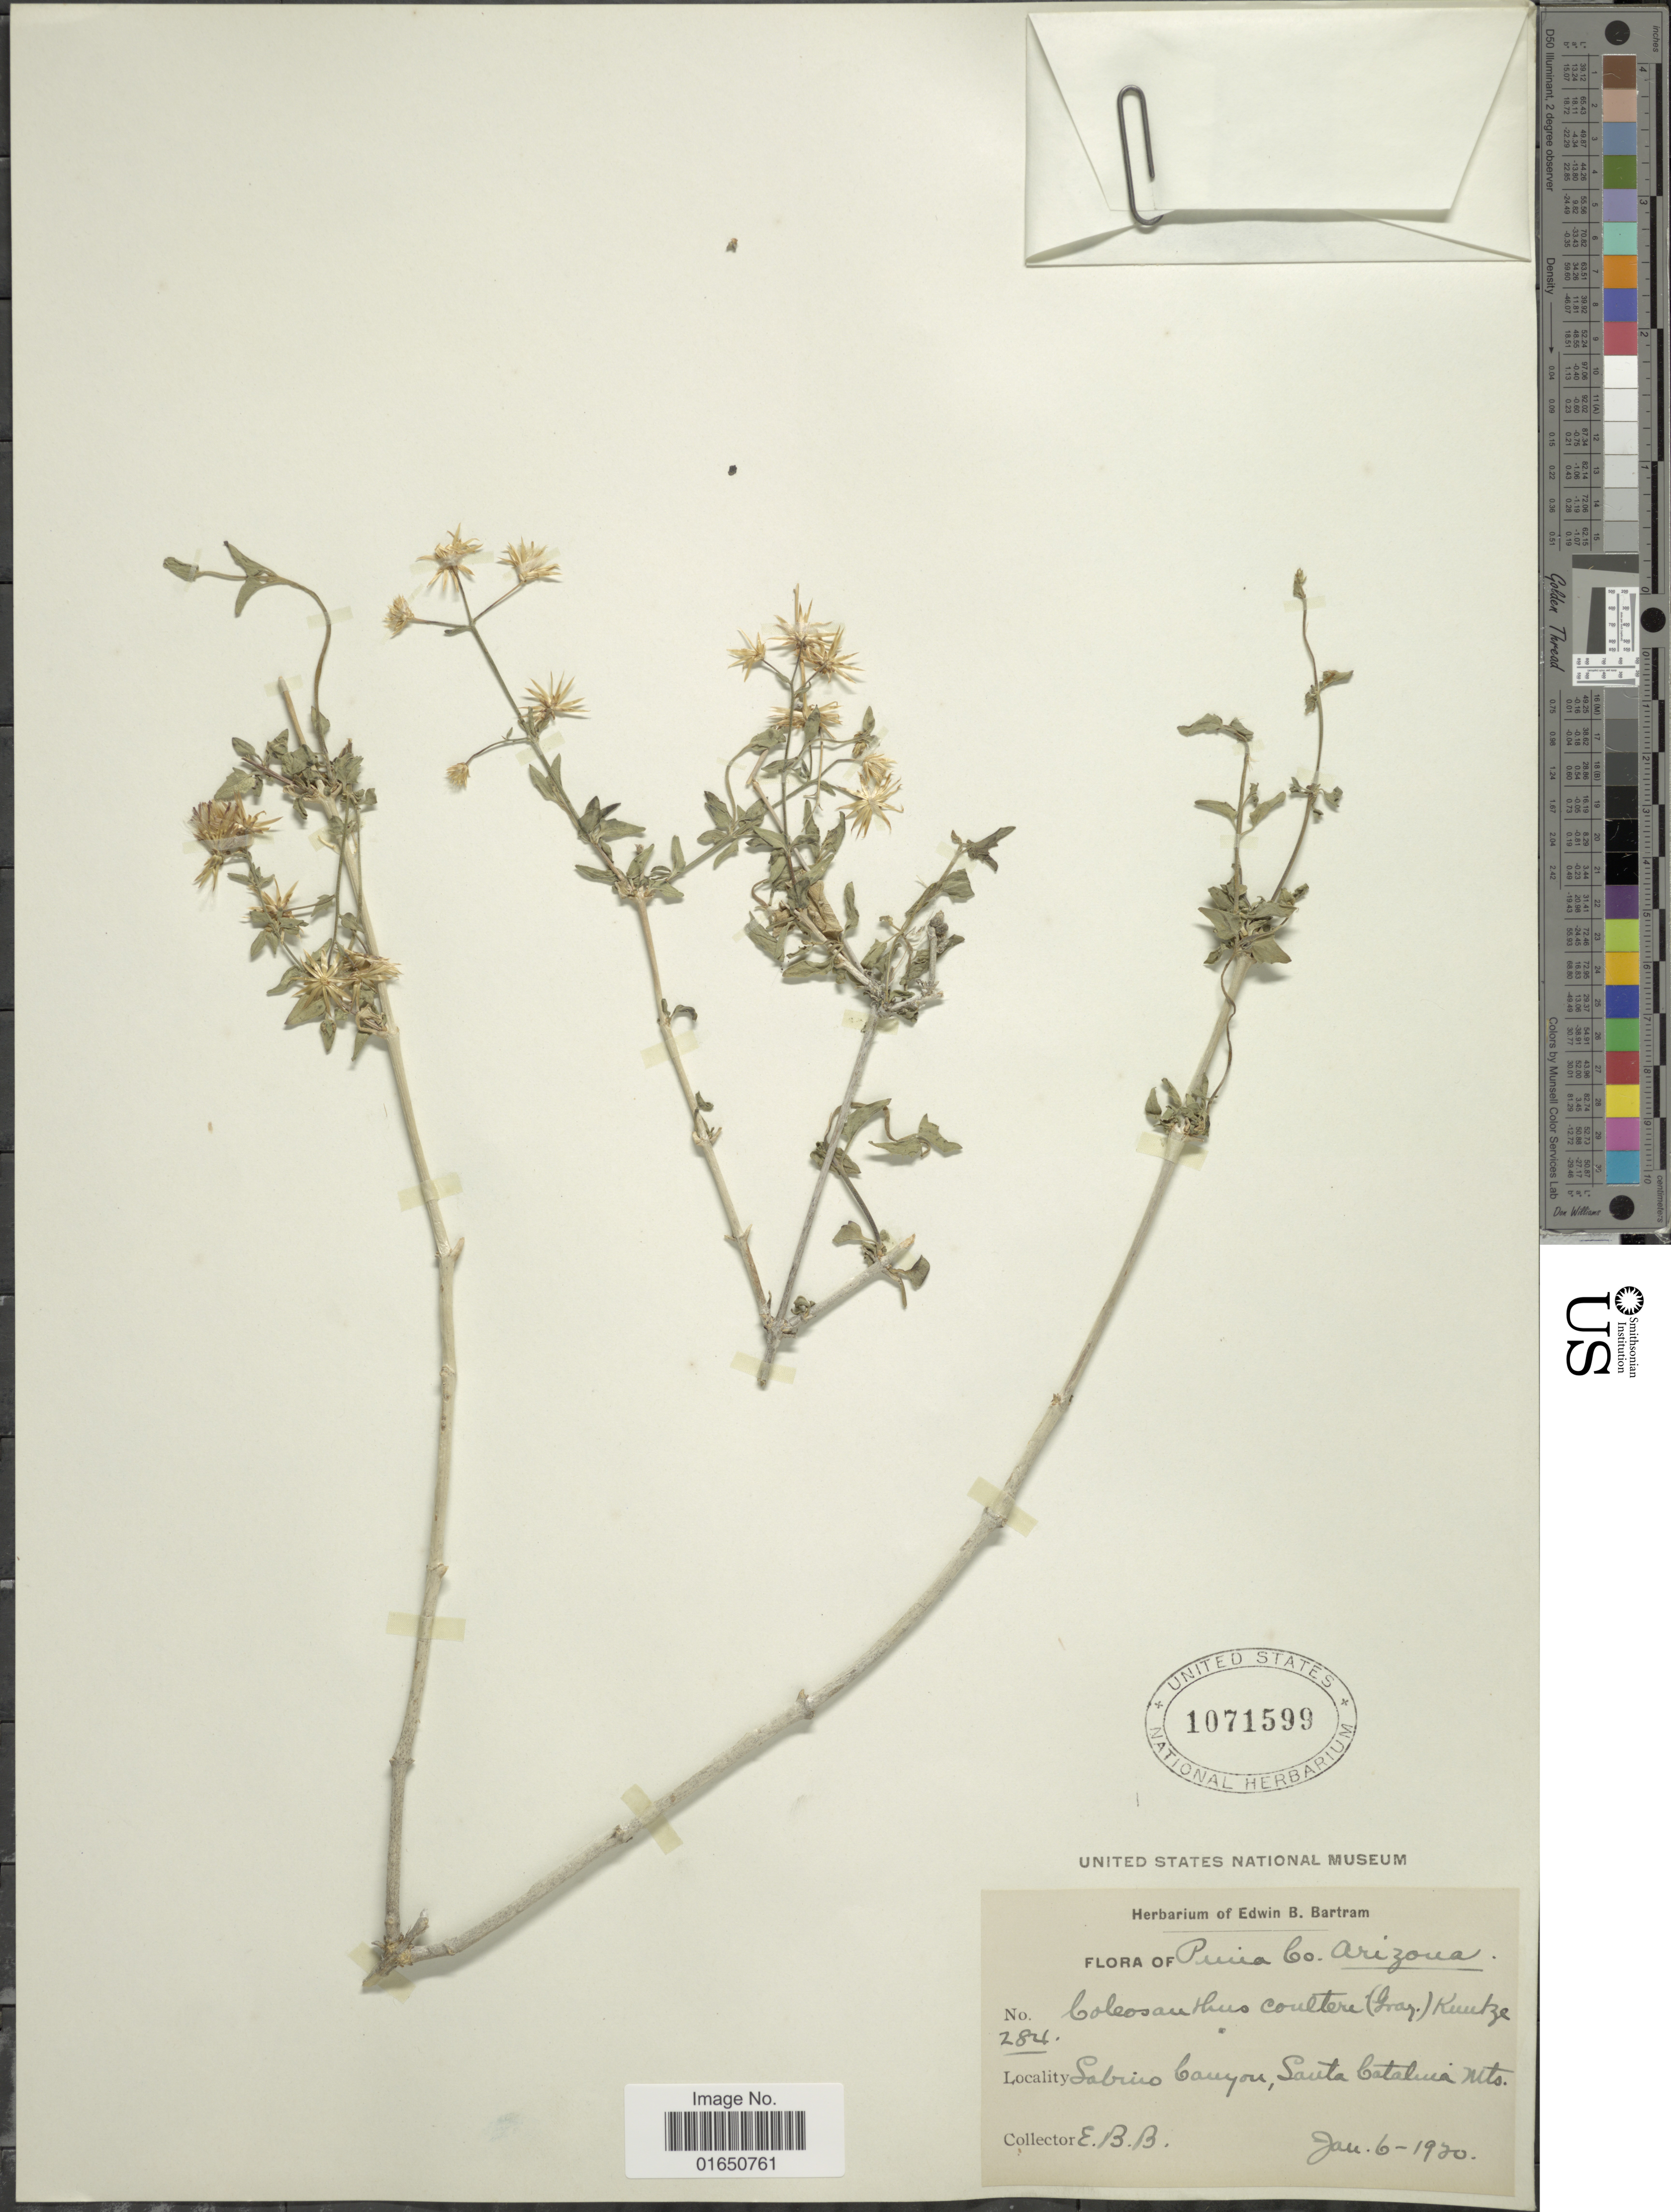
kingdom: Plantae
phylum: Tracheophyta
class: Magnoliopsida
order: Asterales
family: Asteraceae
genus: Brickellia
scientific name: Brickellia coulteri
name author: A. Gray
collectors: E. B. Bartram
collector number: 284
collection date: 1920-01-06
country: United States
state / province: Arizona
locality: Puma Co. Sabino Canyon, Santa Catalina Mts.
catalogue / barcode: US 1071599